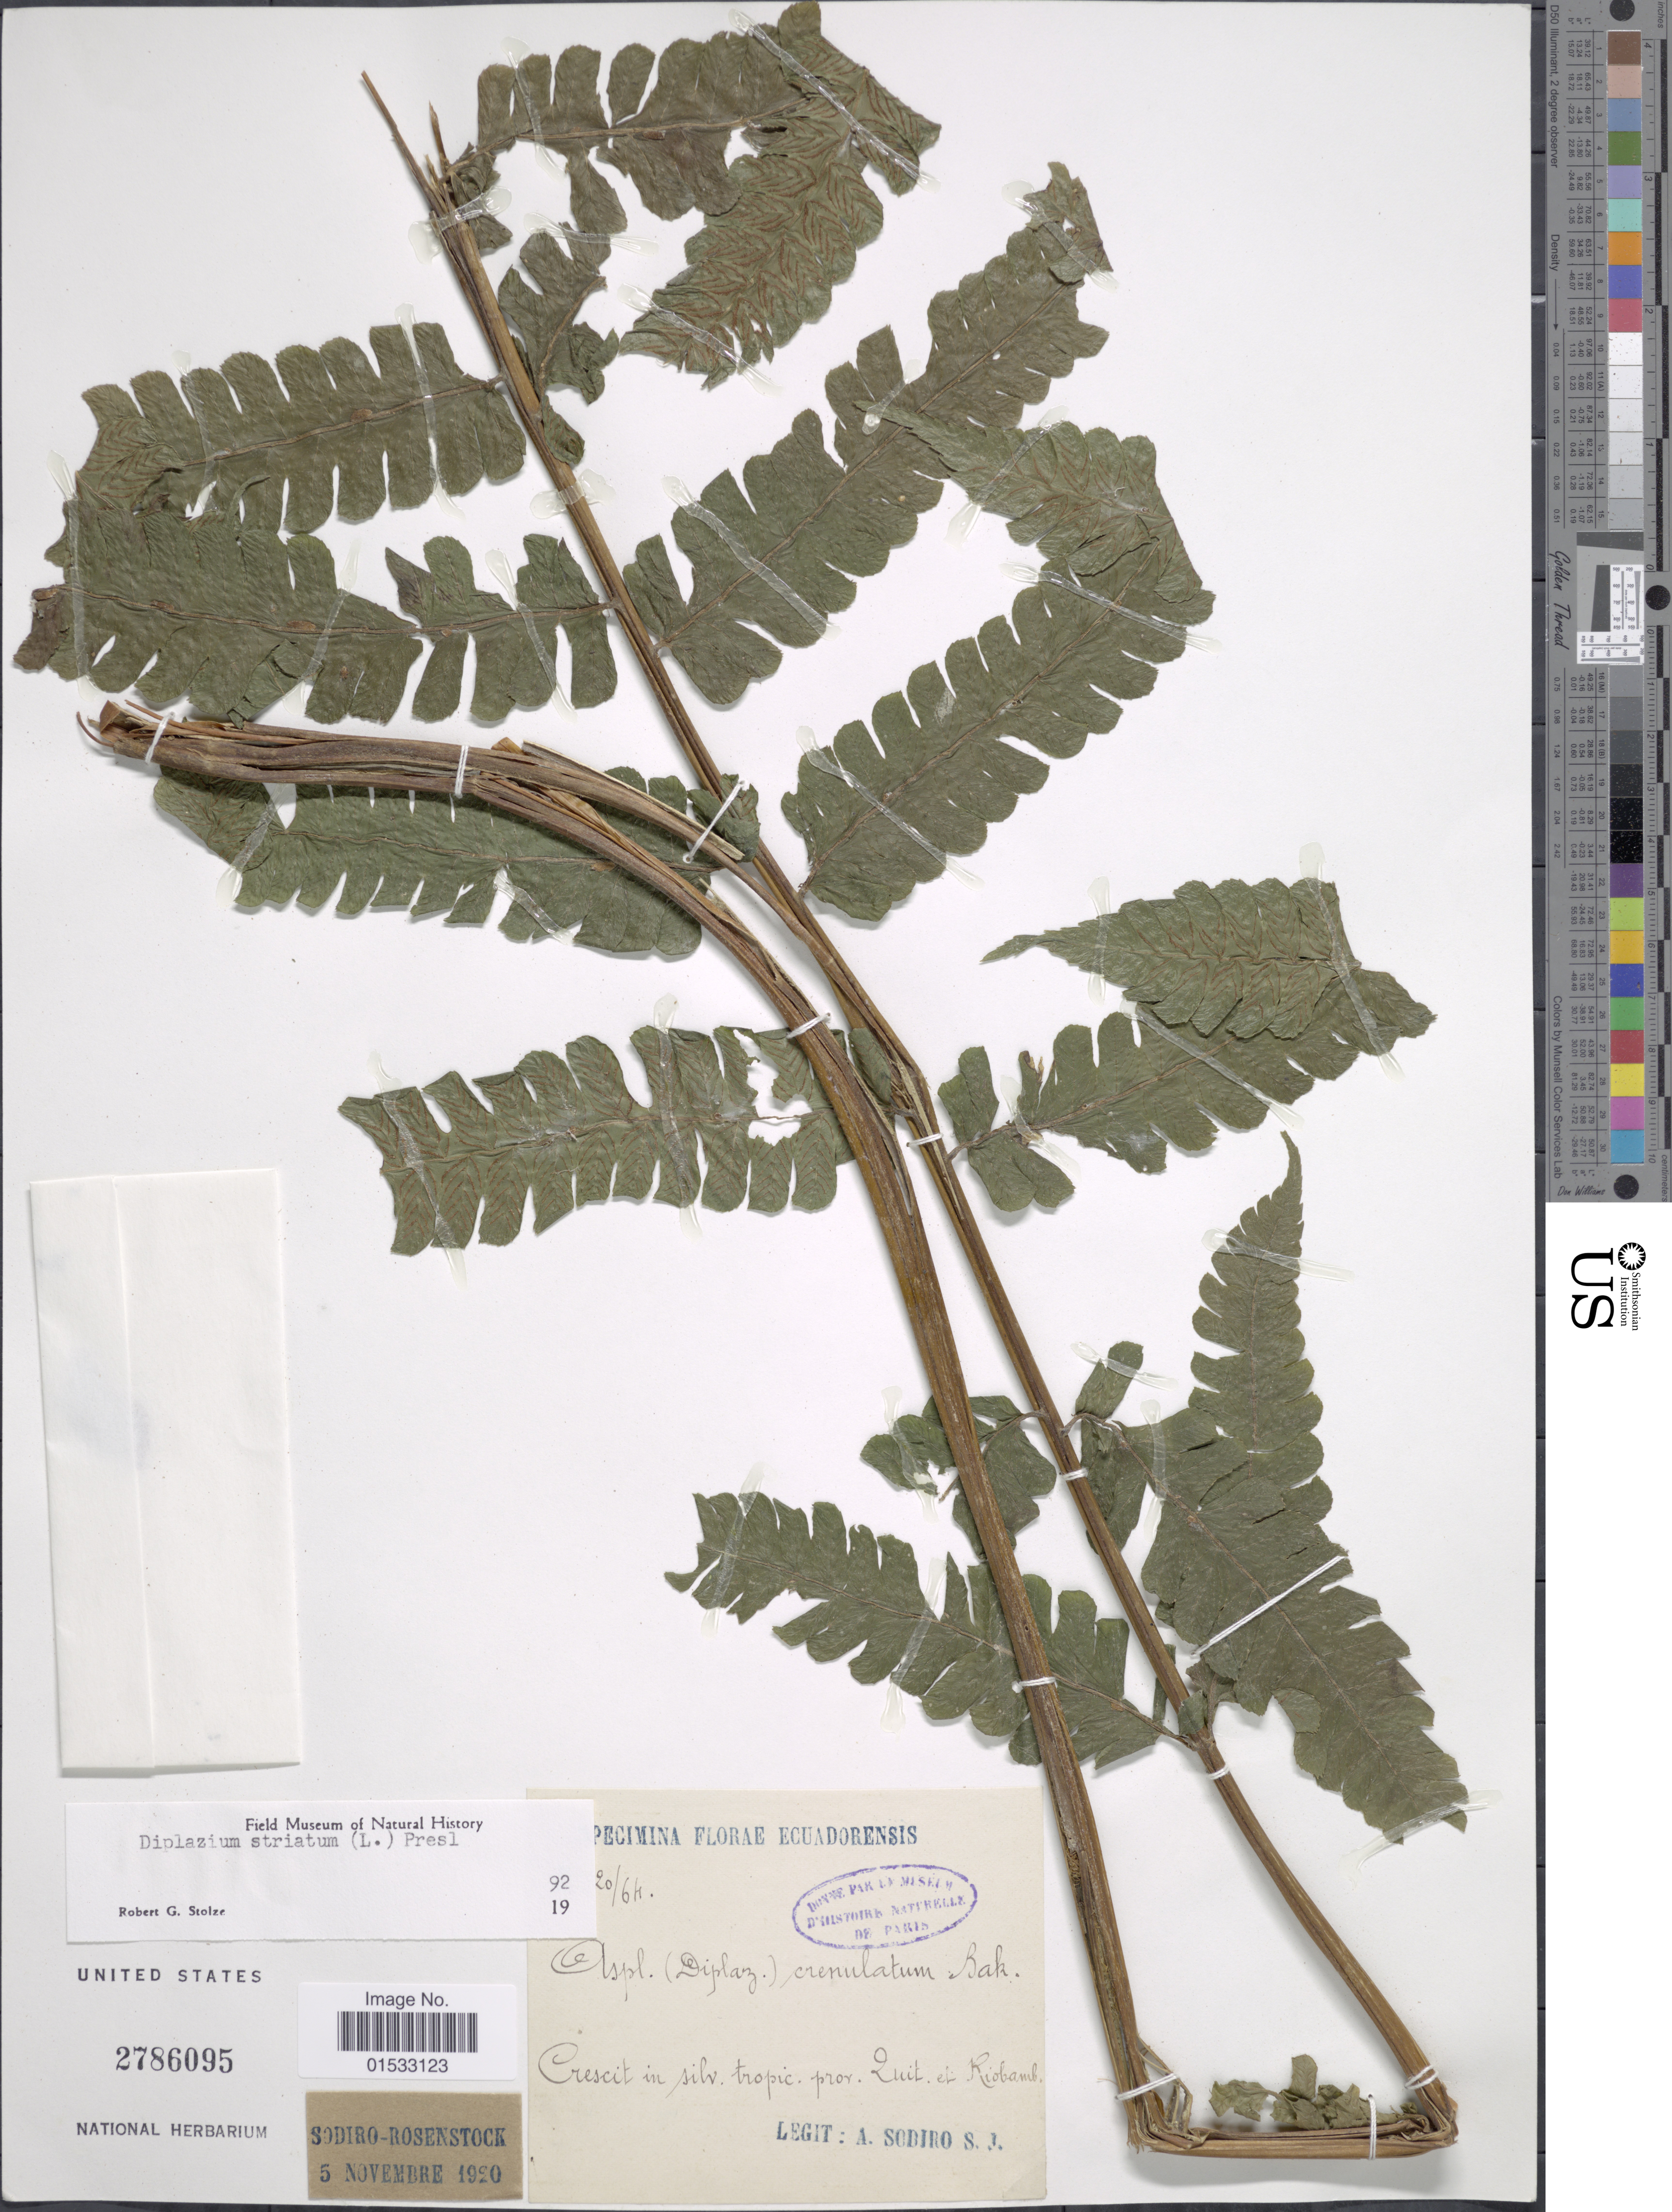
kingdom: Plantae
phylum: Tracheophyta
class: Polypodiopsida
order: Polypodiales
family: Athyriaceae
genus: Diplazium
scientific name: Diplazium striatum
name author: (L.) C. Presl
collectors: A. Sodiro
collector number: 20/64*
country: Ecuador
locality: Crescit in silv. tropic. prov. Zuit et Riobamb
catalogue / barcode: US 2786095